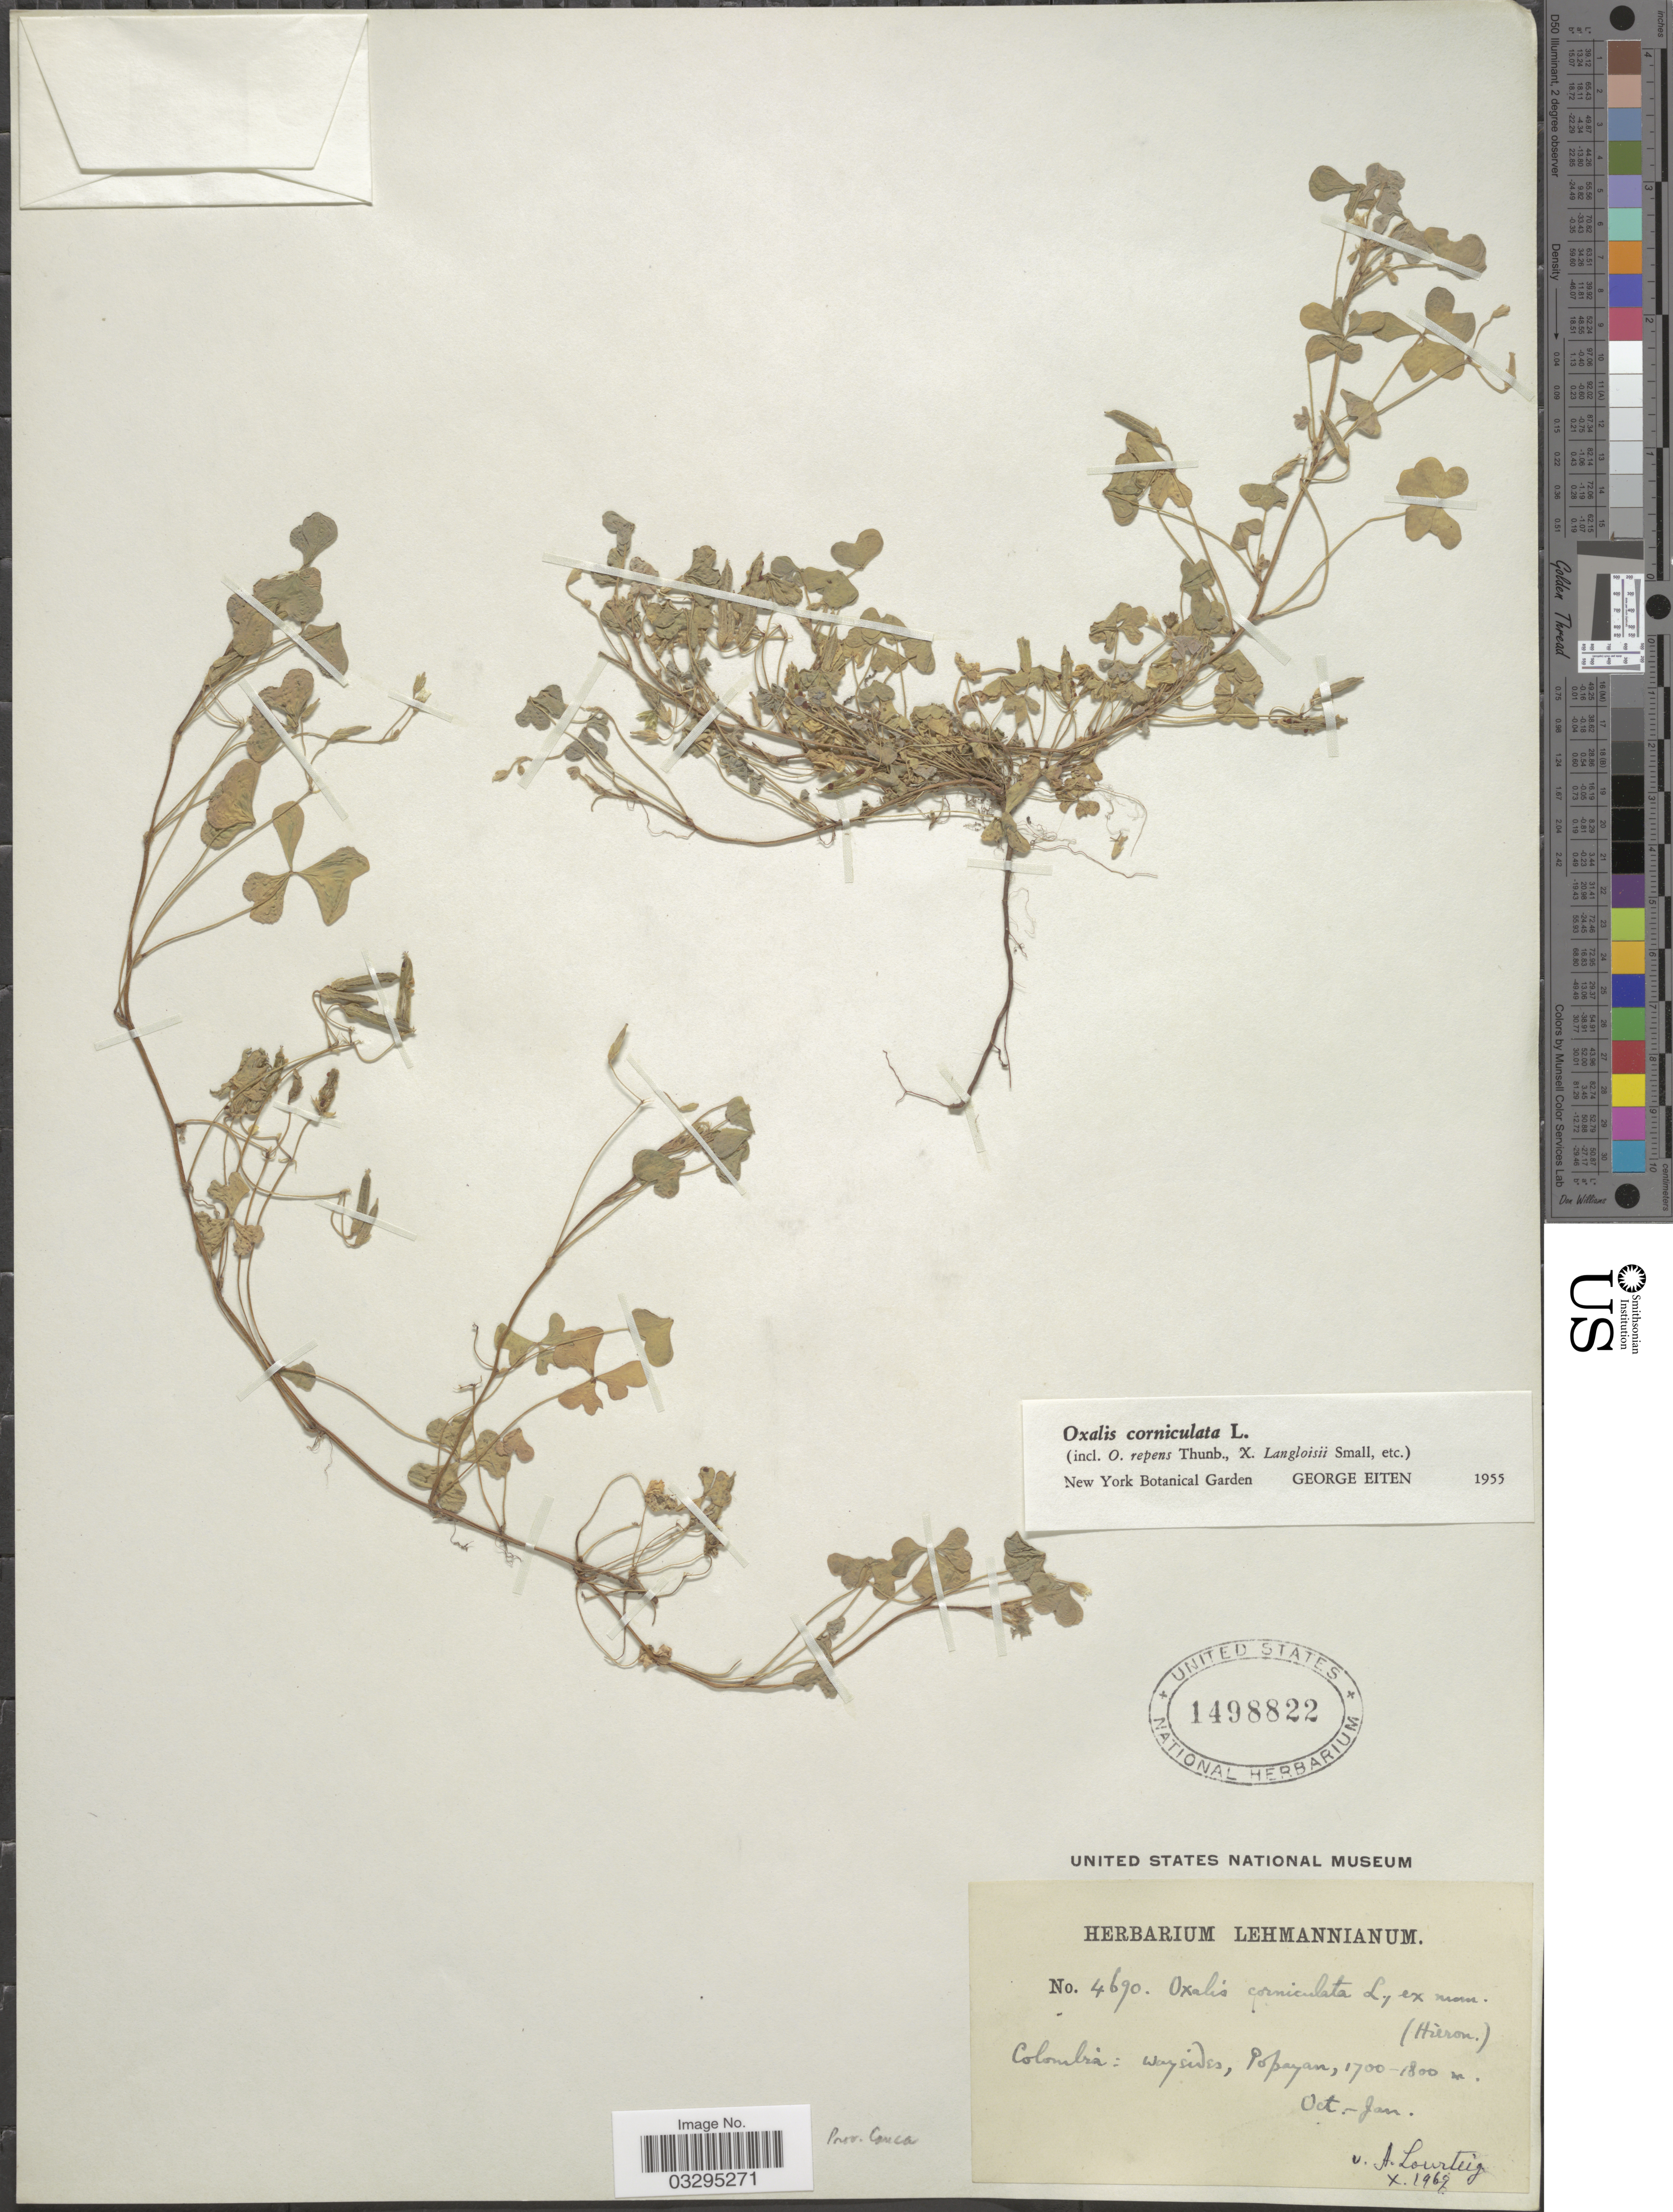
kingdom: Plantae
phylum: Tracheophyta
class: Magnoliopsida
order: Oxalidales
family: Oxalidaceae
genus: Oxalis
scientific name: Oxalis corniculata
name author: L.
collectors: ex herb. Lehmannianum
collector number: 4690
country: Colombia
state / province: Cauca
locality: Popayan.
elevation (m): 1700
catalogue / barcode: US 1498822